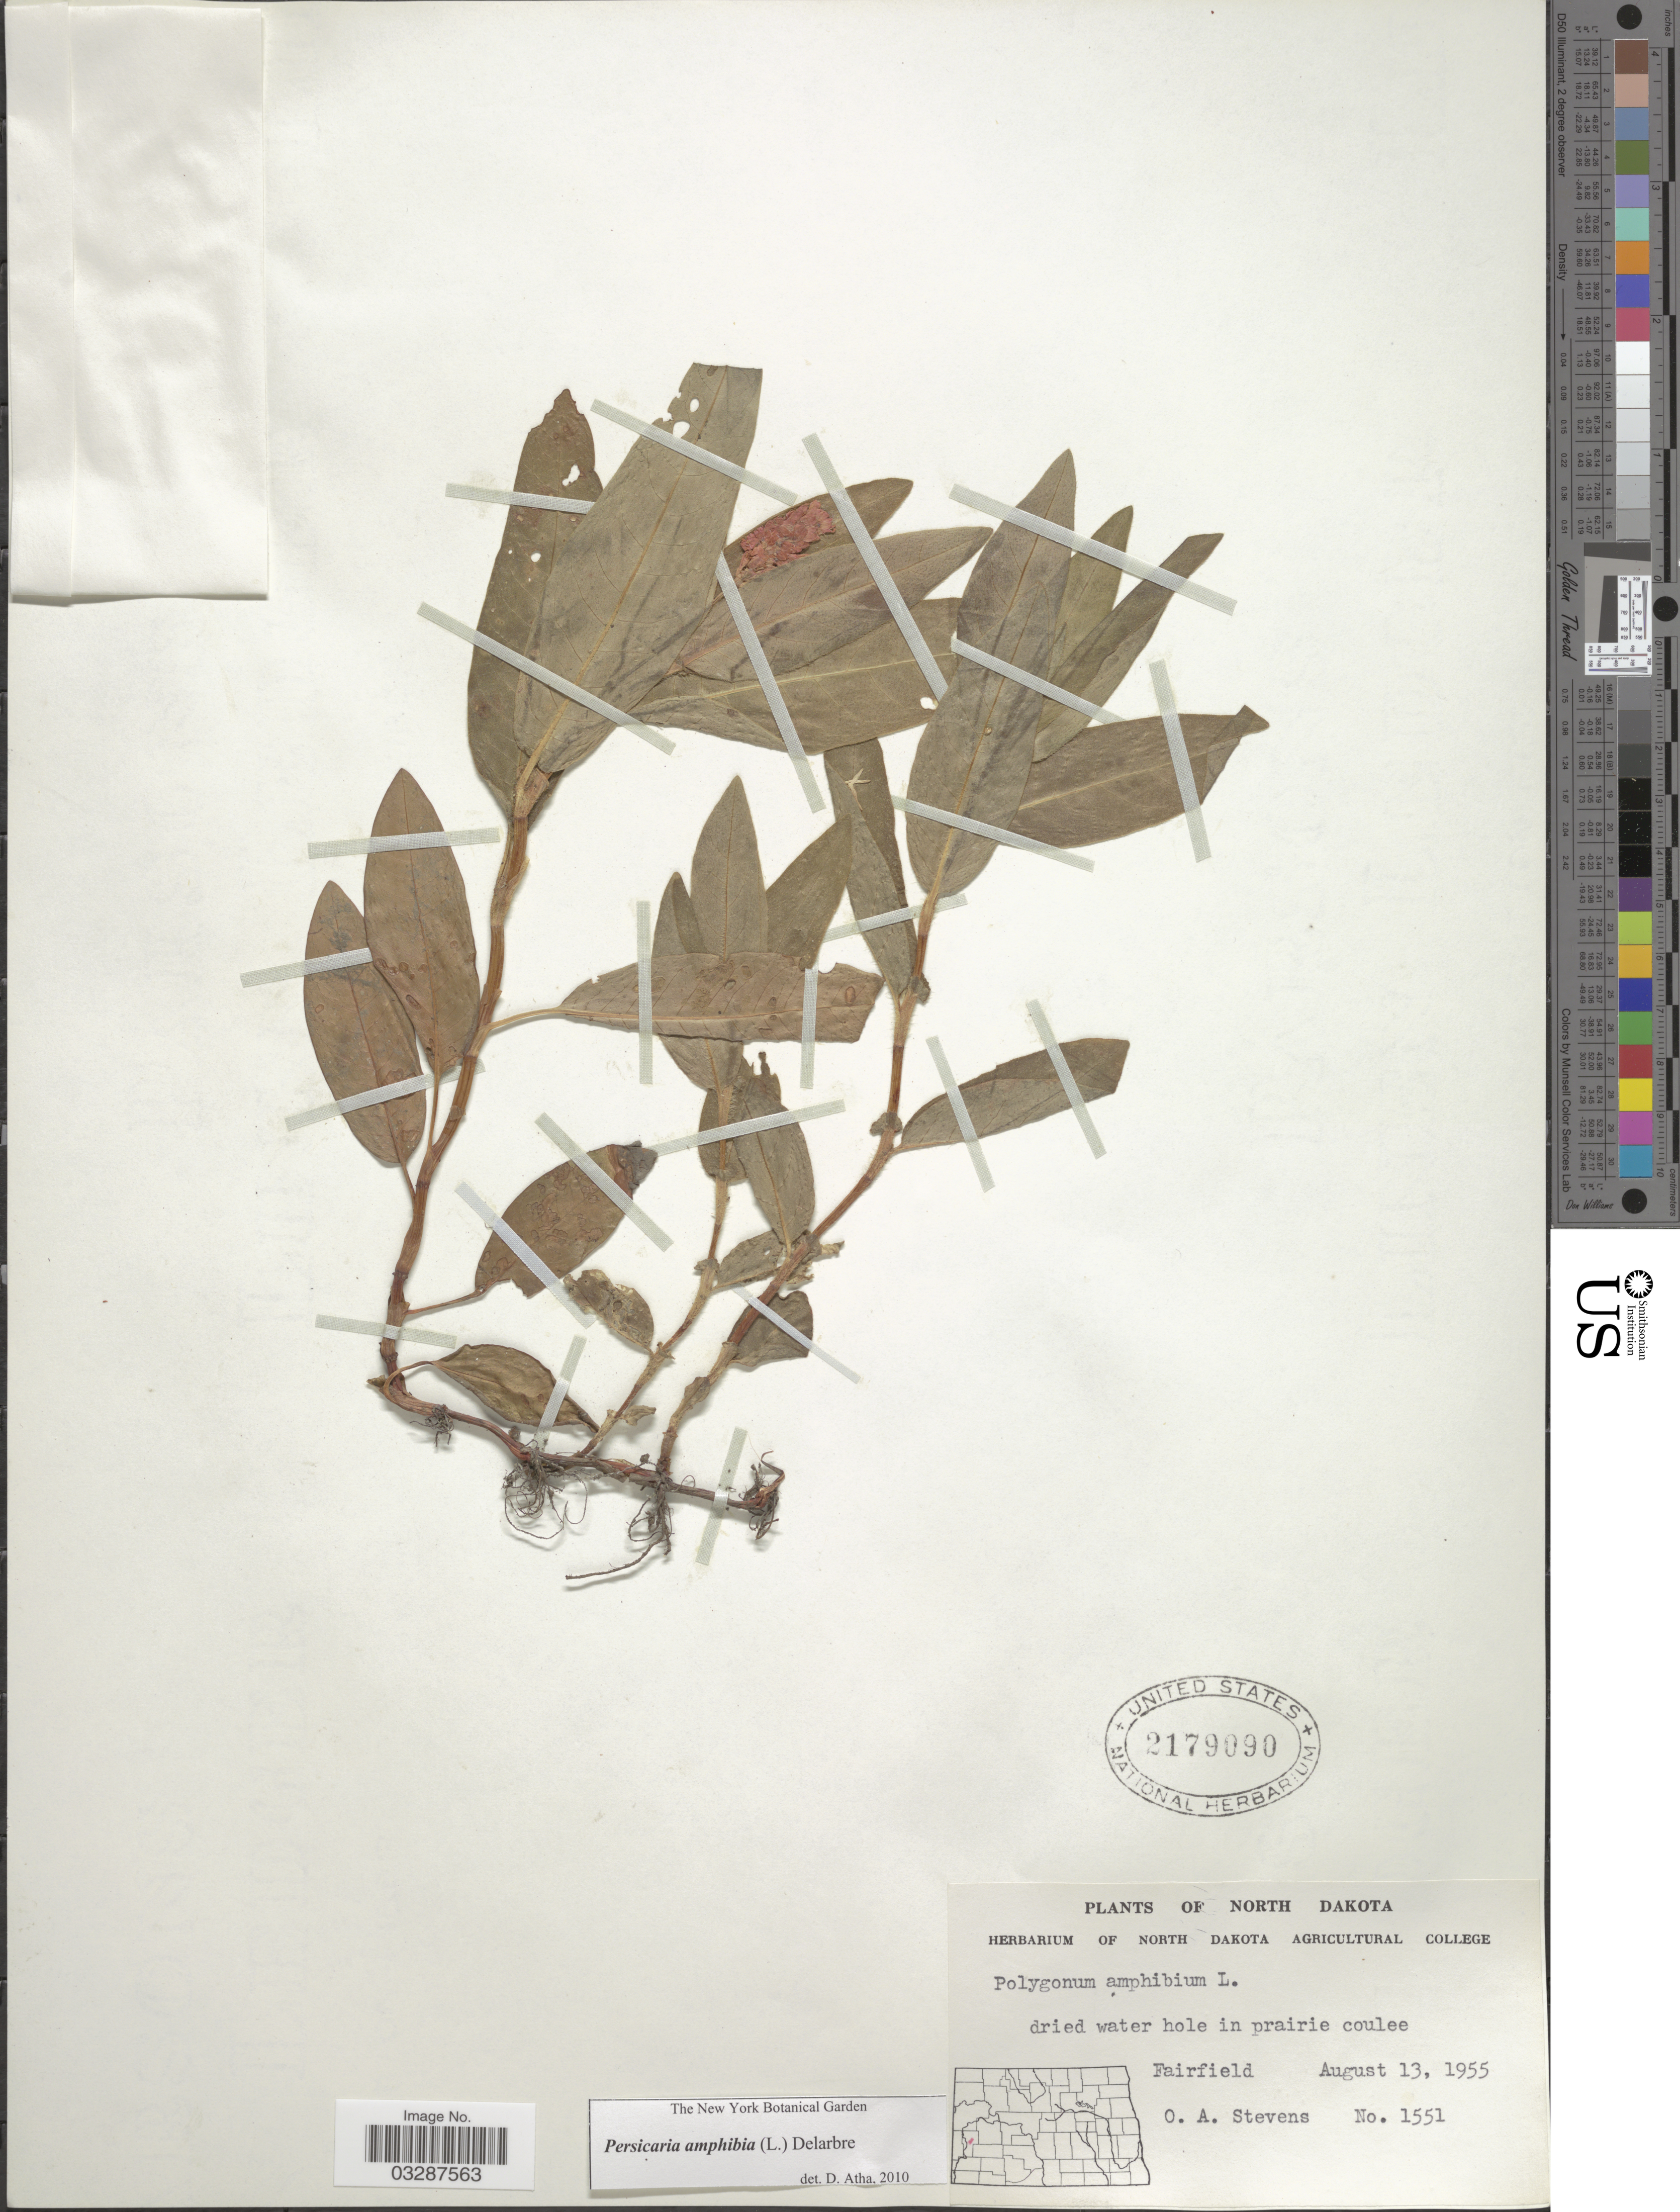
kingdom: Plantae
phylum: Tracheophyta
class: Magnoliopsida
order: Caryophyllales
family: Polygonaceae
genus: Persicaria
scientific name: Persicaria amphibia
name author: (L.) Delarbre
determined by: Atha, D. E.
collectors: O. A. Stevens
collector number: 1551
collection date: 1955-08-13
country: United States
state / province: North Dakota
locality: Fairfield.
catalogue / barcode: US 2179090